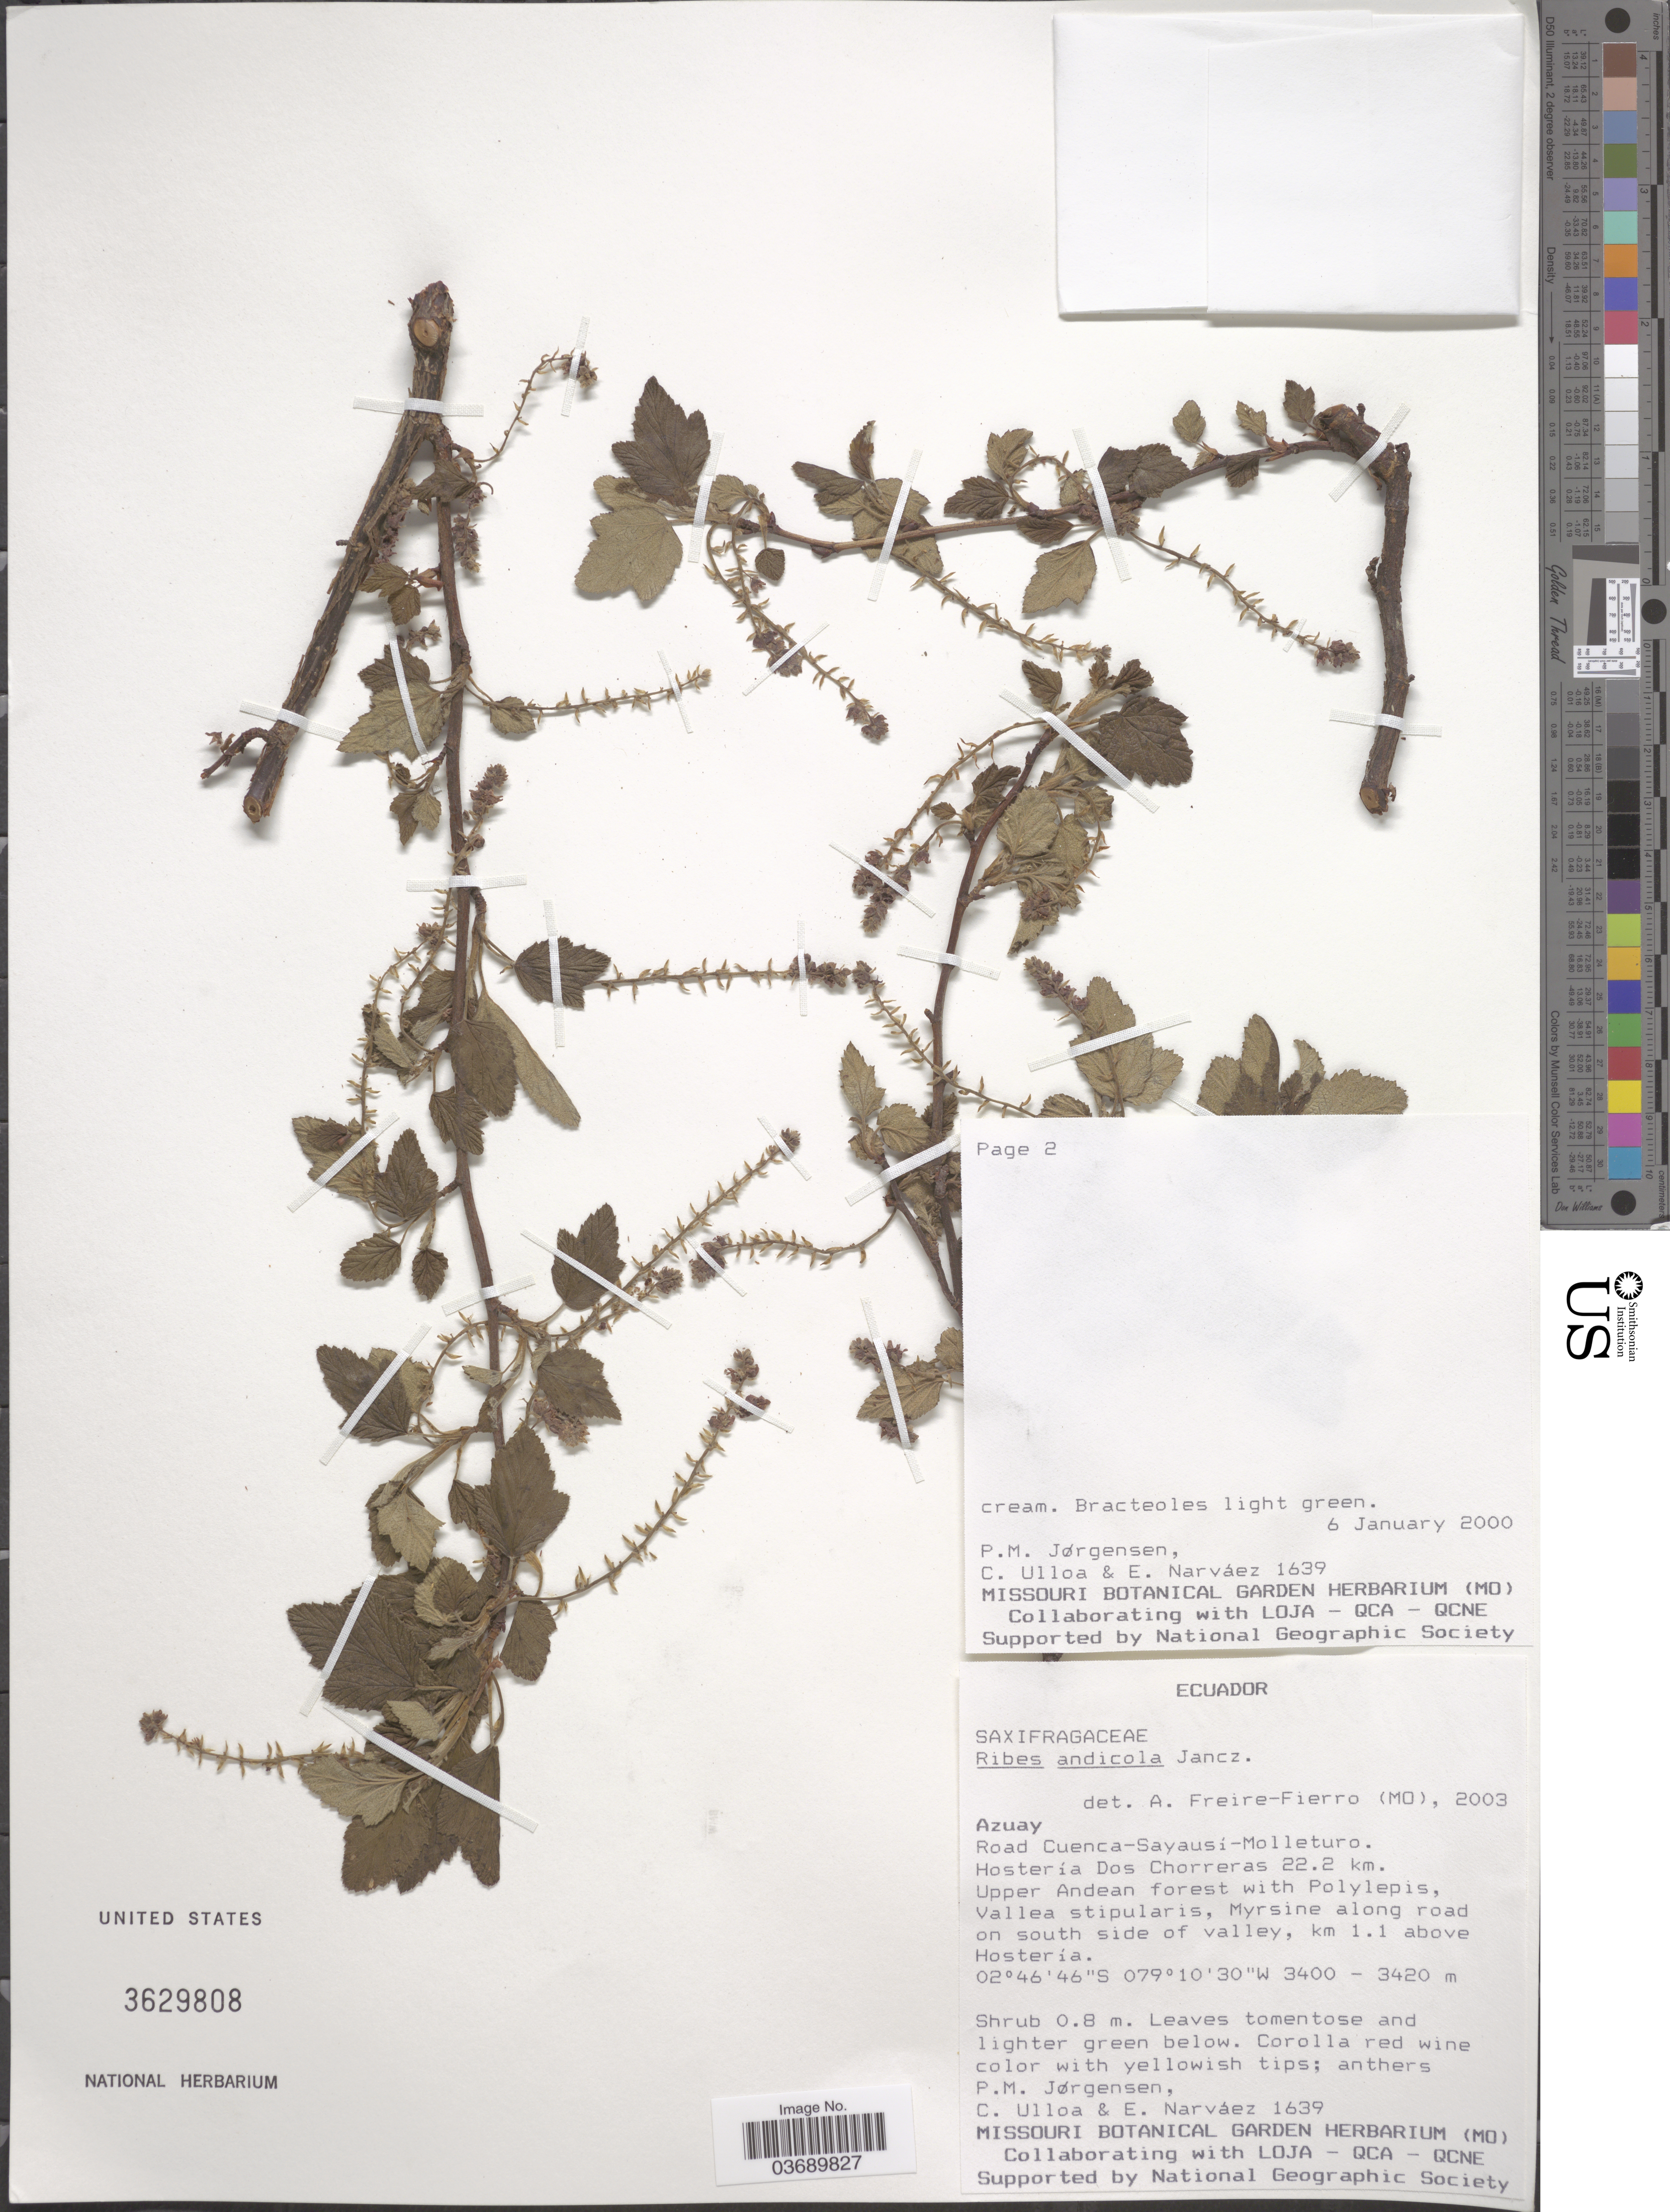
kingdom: Plantae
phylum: Tracheophyta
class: Magnoliopsida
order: Saxifragales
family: Grossulariaceae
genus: Ribes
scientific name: Ribes andicola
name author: Jancz.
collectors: P. M. Jørgensen, C. Ulloa & E. Narváez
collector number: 1639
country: Ecuador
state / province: Azuay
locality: Road Cuenca-Sayausí-Molleturo. Hostería Dos Chorreras 22.2 km. Upper Andean forest. Along road on south side of valley, km 1.1 above Hostería.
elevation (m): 3400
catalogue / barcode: US 3629808